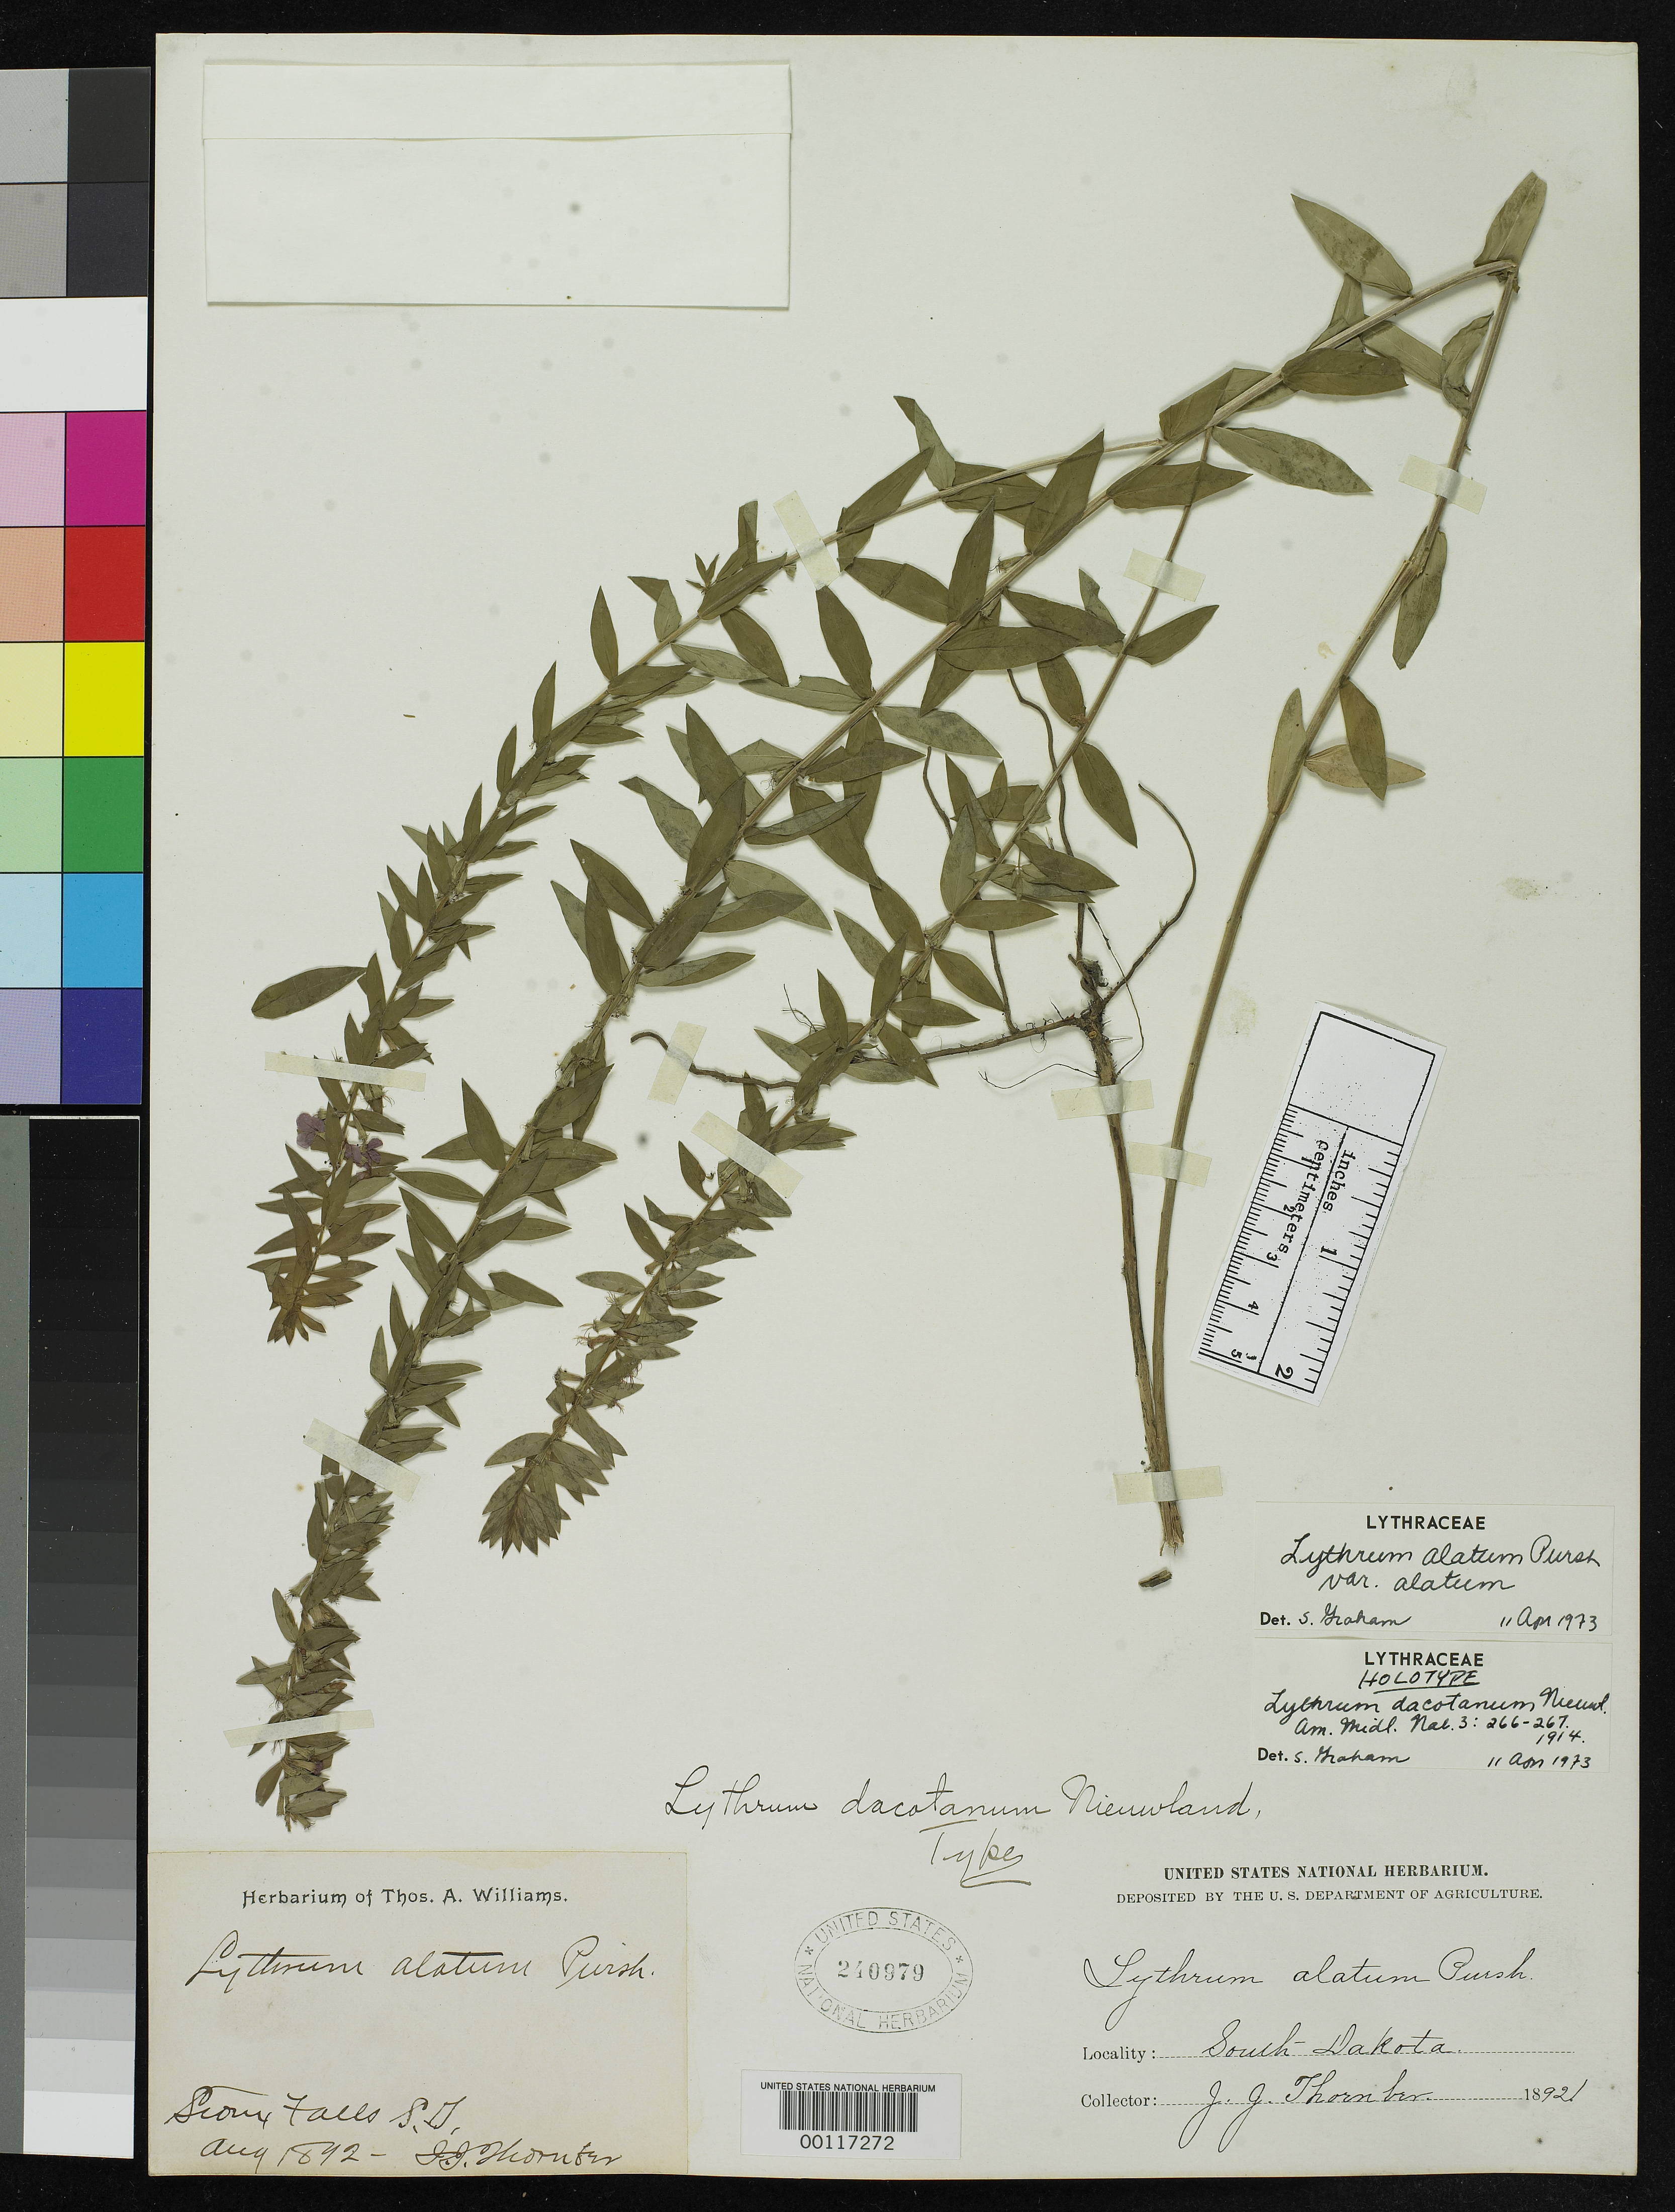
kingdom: Plantae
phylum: Tracheophyta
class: Magnoliopsida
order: Myrtales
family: Lythraceae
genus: Lythrum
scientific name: Lythrum dacotanum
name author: Nieuwl.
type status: Holotype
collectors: J. Thornber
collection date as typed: Aug 1892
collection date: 1892-08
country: United States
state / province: South Dakota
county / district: Minnehaha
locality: Near Sioux Falls.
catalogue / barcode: US 240979